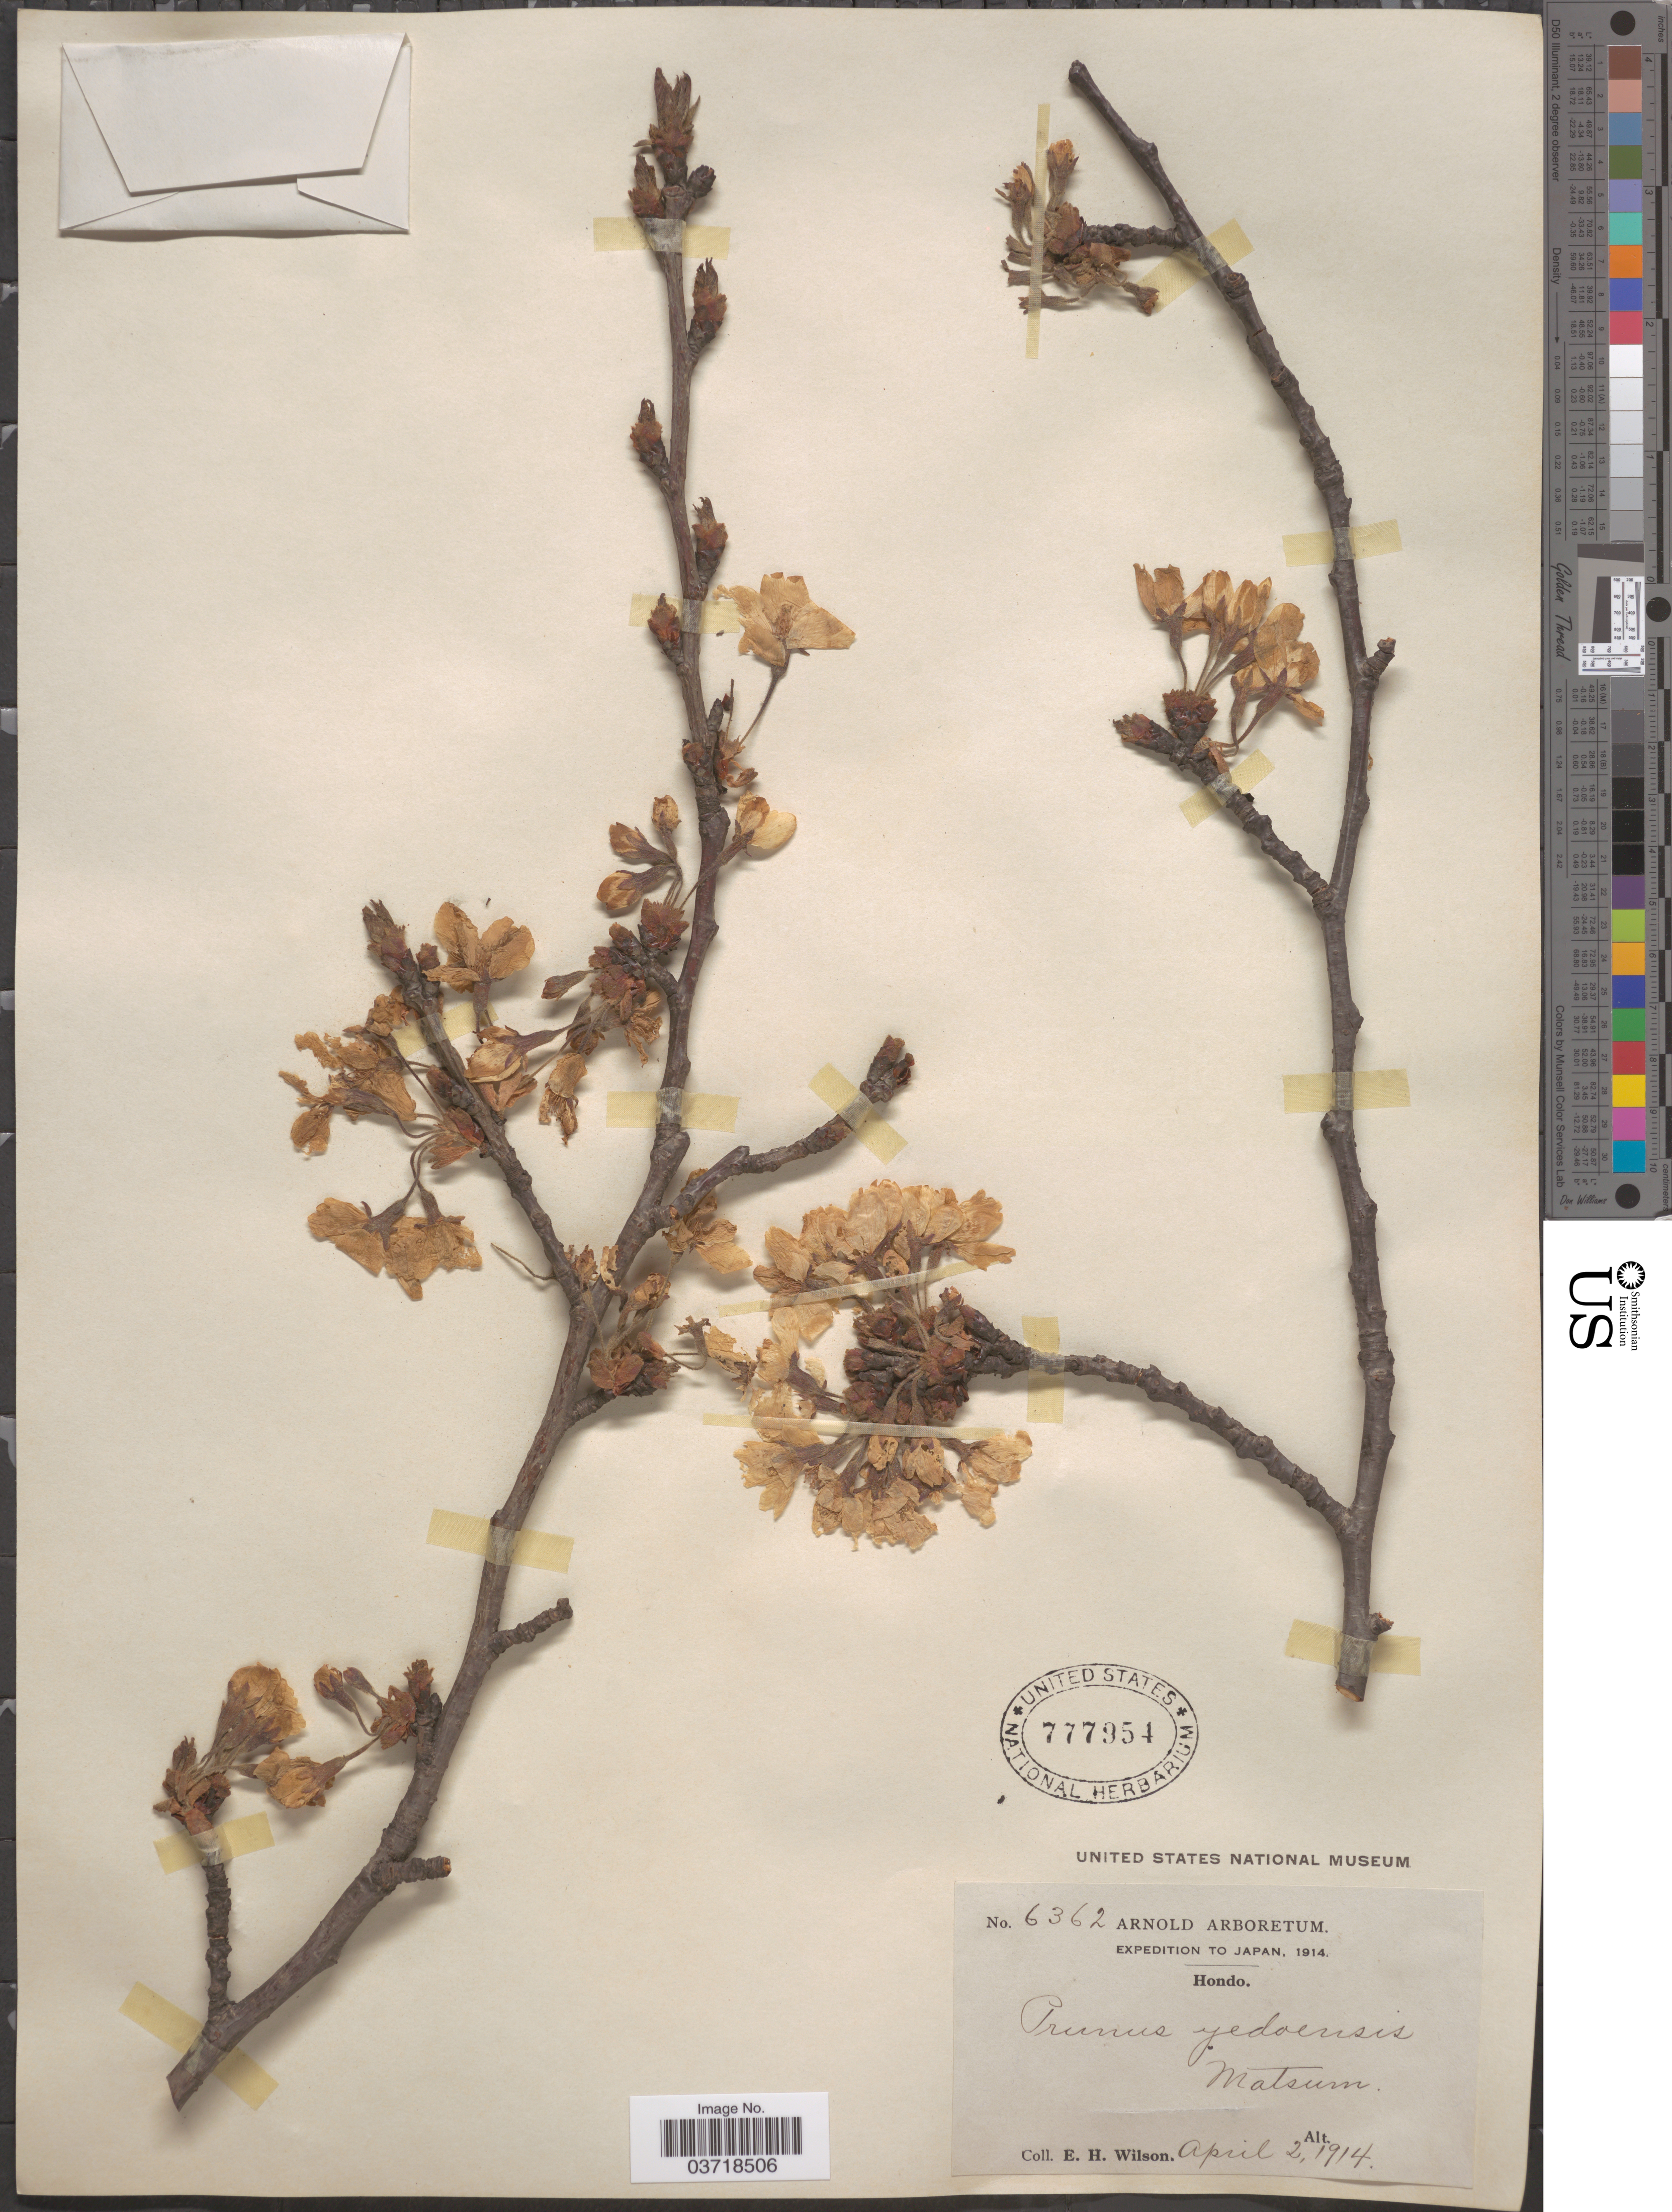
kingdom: Plantae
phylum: Tracheophyta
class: Magnoliopsida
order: Rosales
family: Rosaceae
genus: Prunus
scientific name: Prunus yedoensis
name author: Matsum.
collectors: E. Wilson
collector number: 6362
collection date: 1914-04-02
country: Japan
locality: Hondo.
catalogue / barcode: US 777954